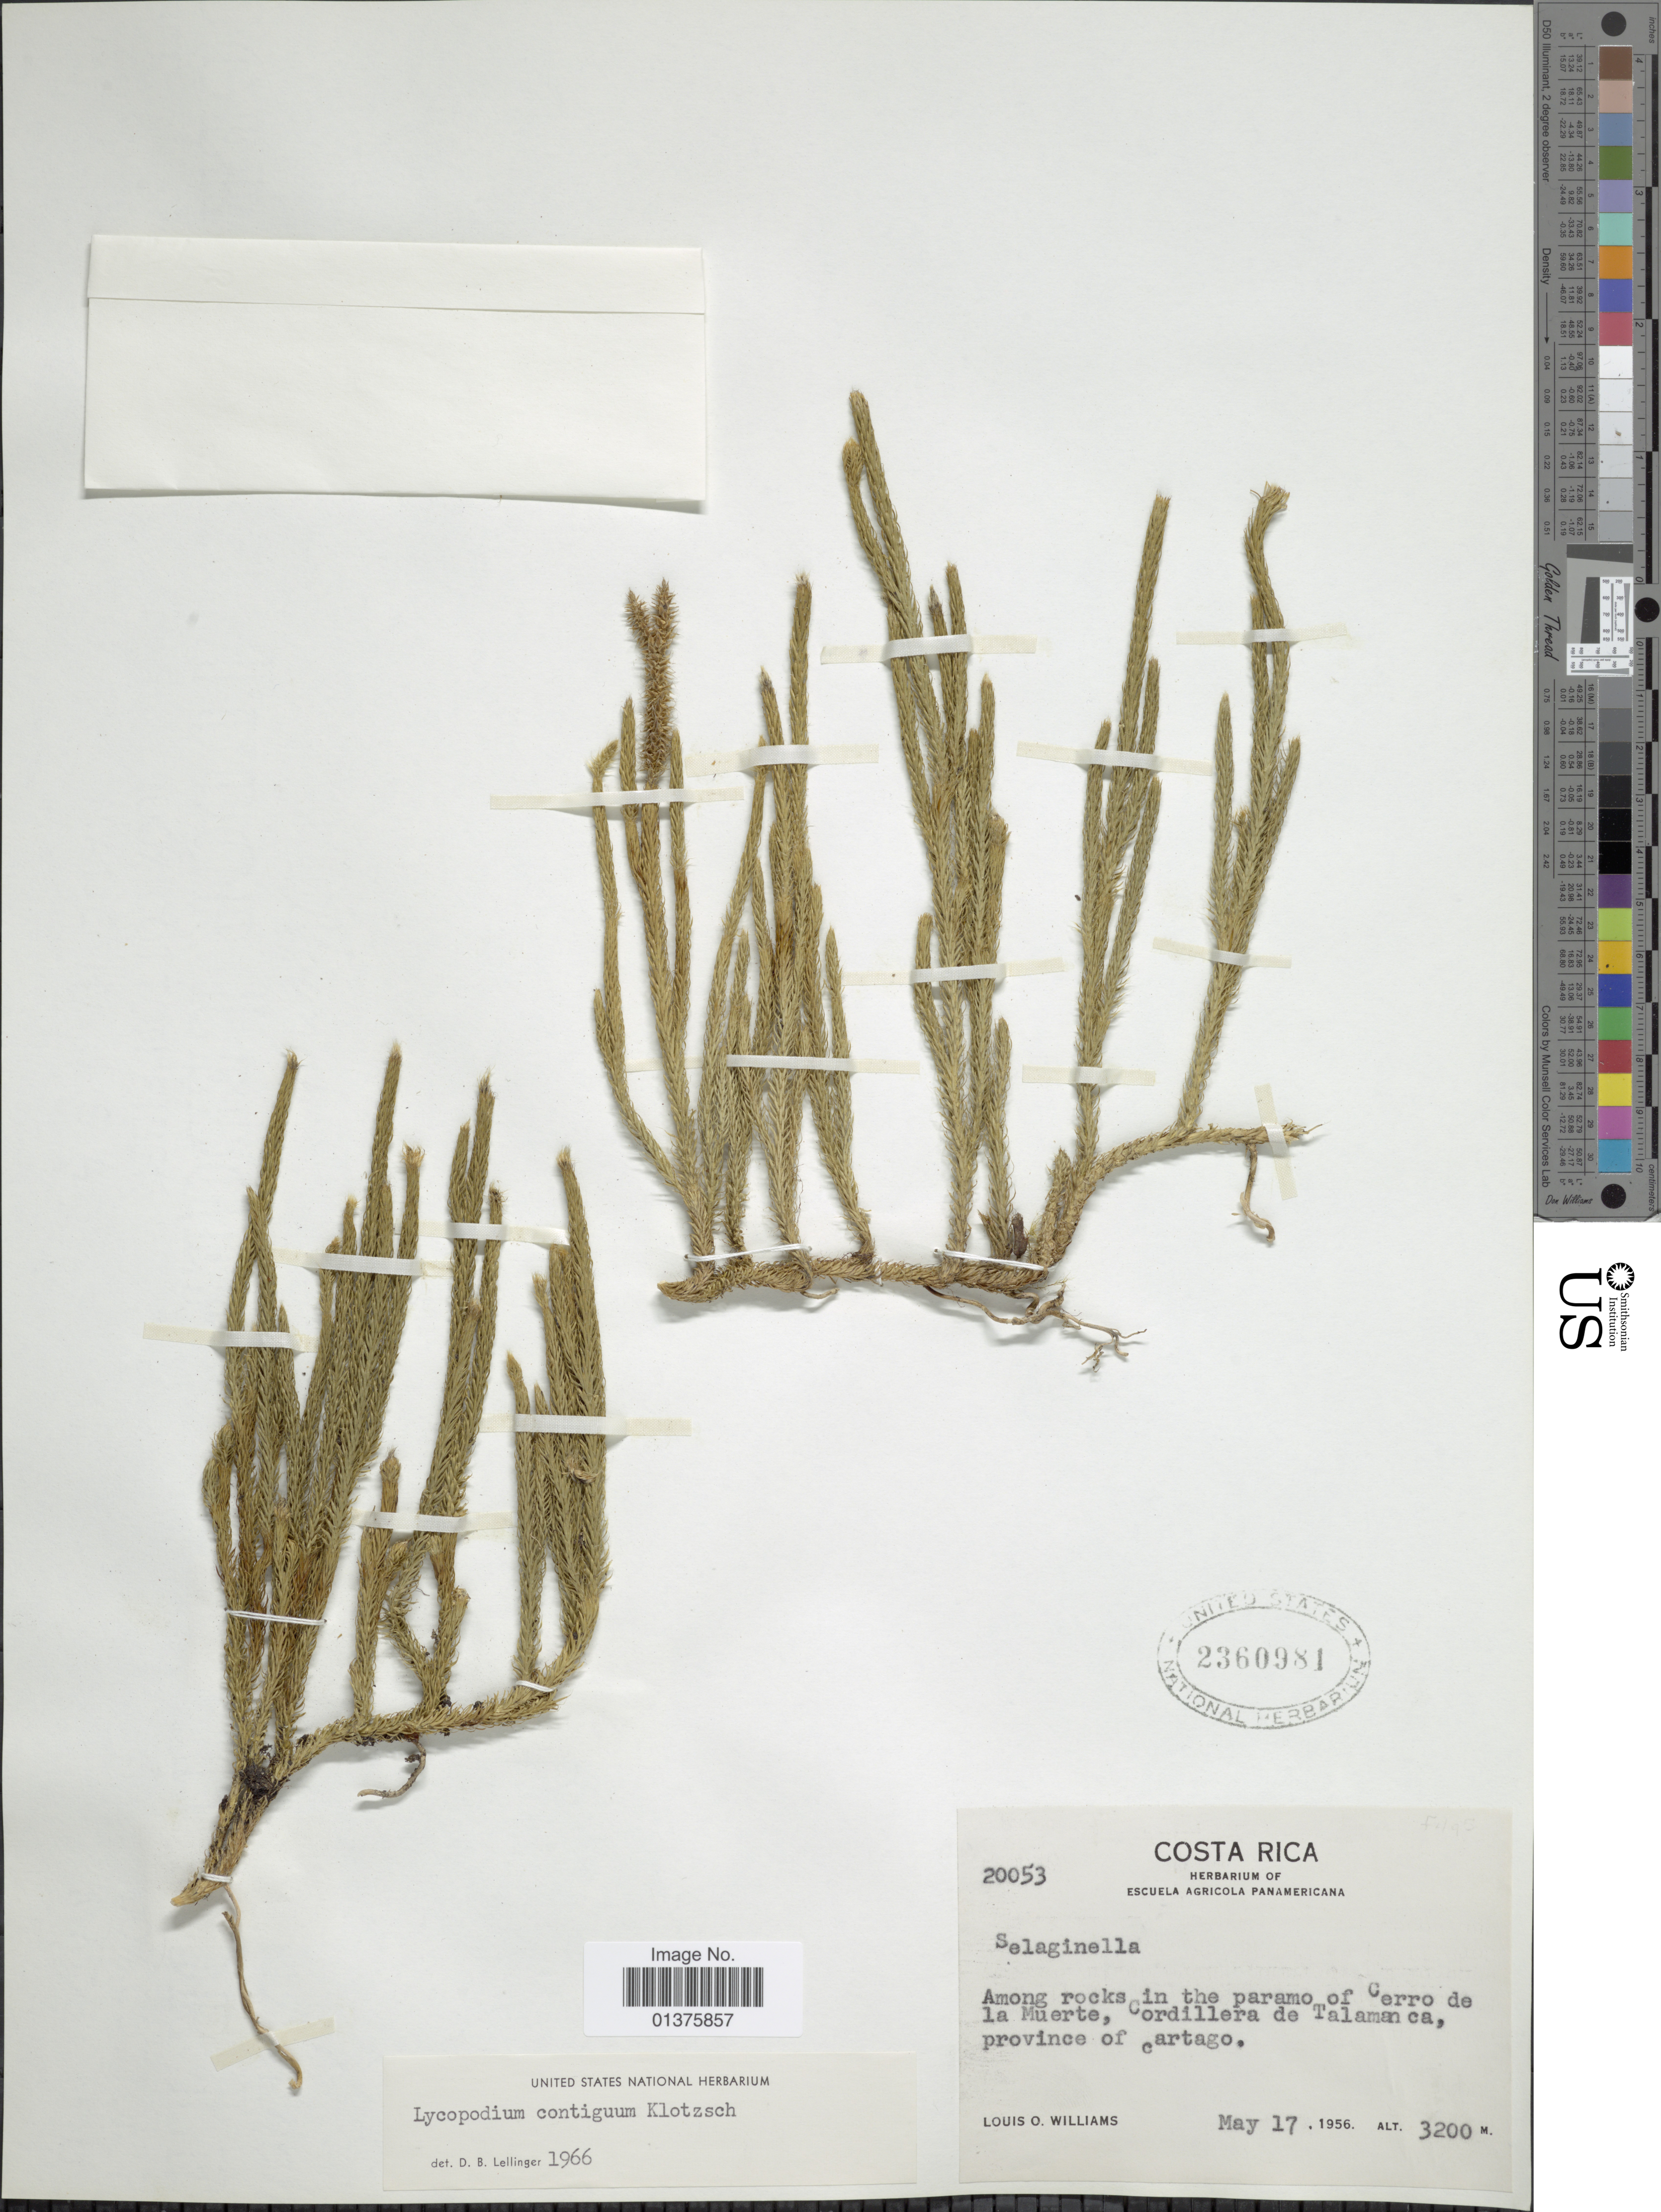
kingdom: Plantae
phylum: Tracheophyta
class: Lycopodiopsida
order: Lycopodiales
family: Lycopodiaceae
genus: Lycopodium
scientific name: Lycopodium clavatum subsp. contiguum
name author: (Klotzsch) B. Øllg.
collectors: L. O. Williams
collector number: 20053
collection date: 1956-05-17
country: Costa Rica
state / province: Cartago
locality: Among rocks in the paramo of Cerro de la Muerte, Cordillera de Talamanca, province of cartago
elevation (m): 3200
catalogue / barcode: US 2360981